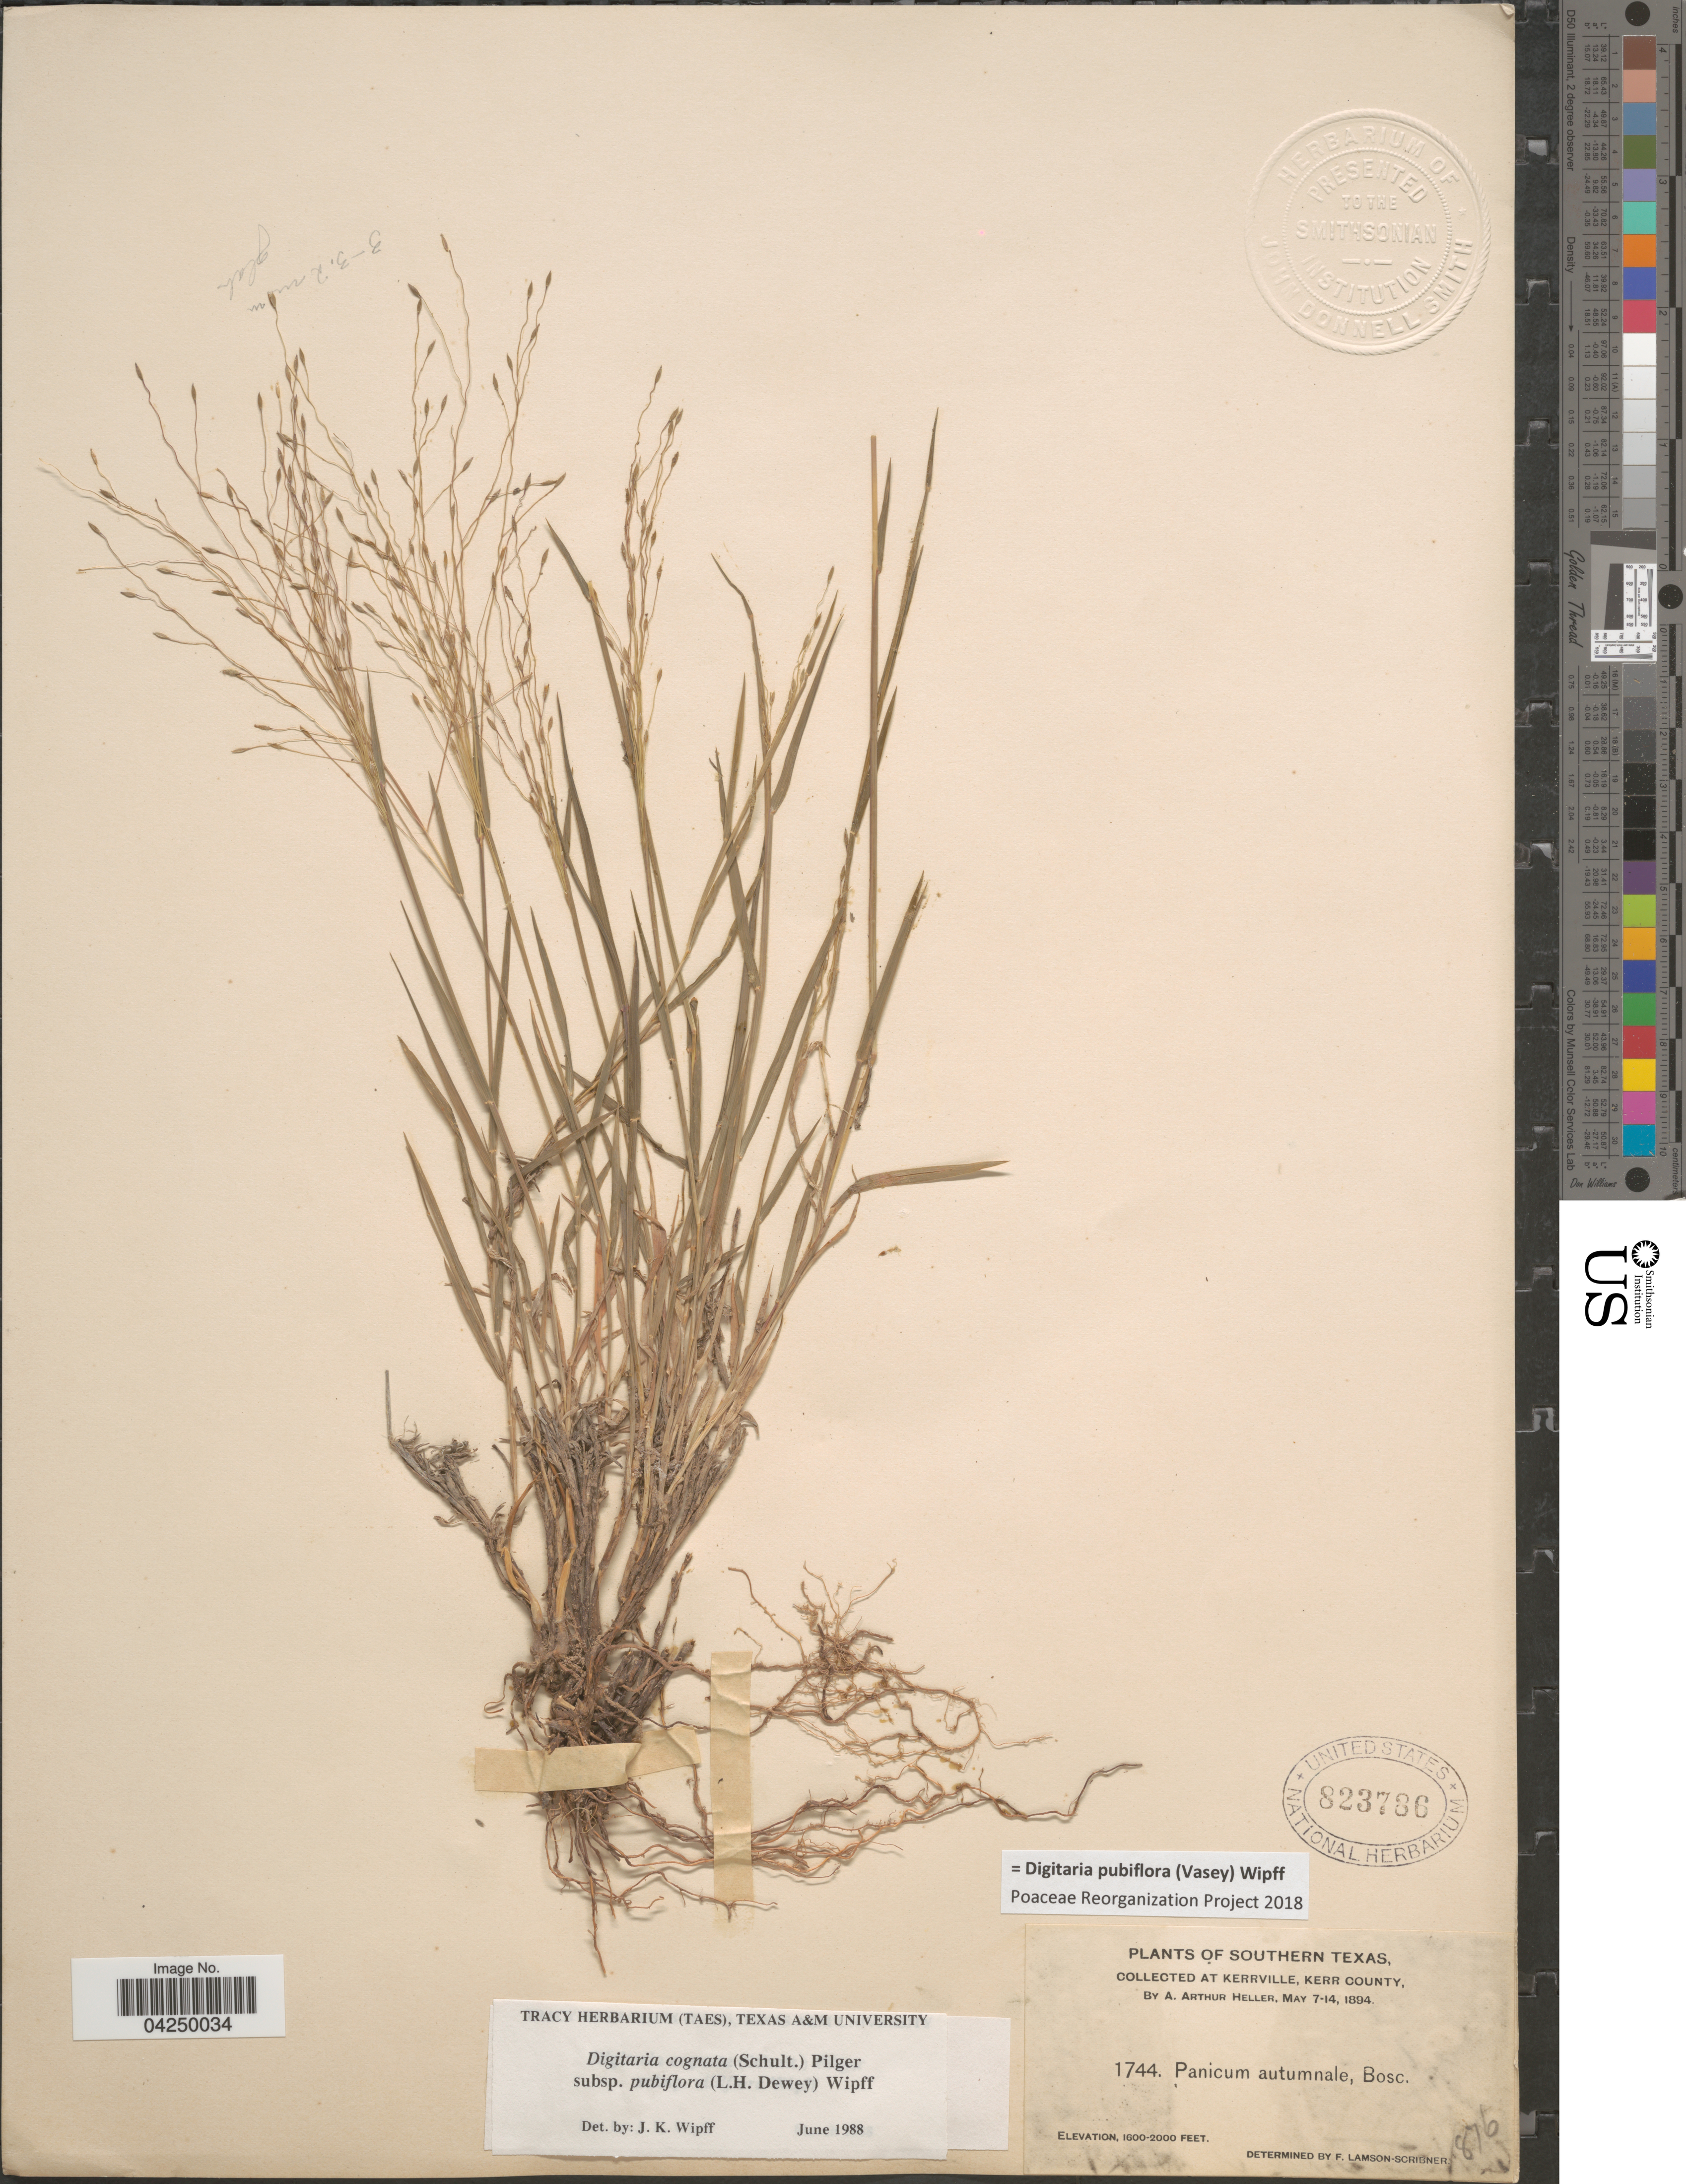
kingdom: Plantae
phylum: Tracheophyta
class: Liliopsida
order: Poales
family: Poaceae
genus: Digitaria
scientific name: Digitaria pubiflora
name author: (Vasey) Wipff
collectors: A. A. Heller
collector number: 1744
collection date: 1894-05-07/1894-05-14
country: United States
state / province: Texas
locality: Southern Texas. At Kerrville, Kerr County.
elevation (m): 488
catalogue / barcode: US 823786